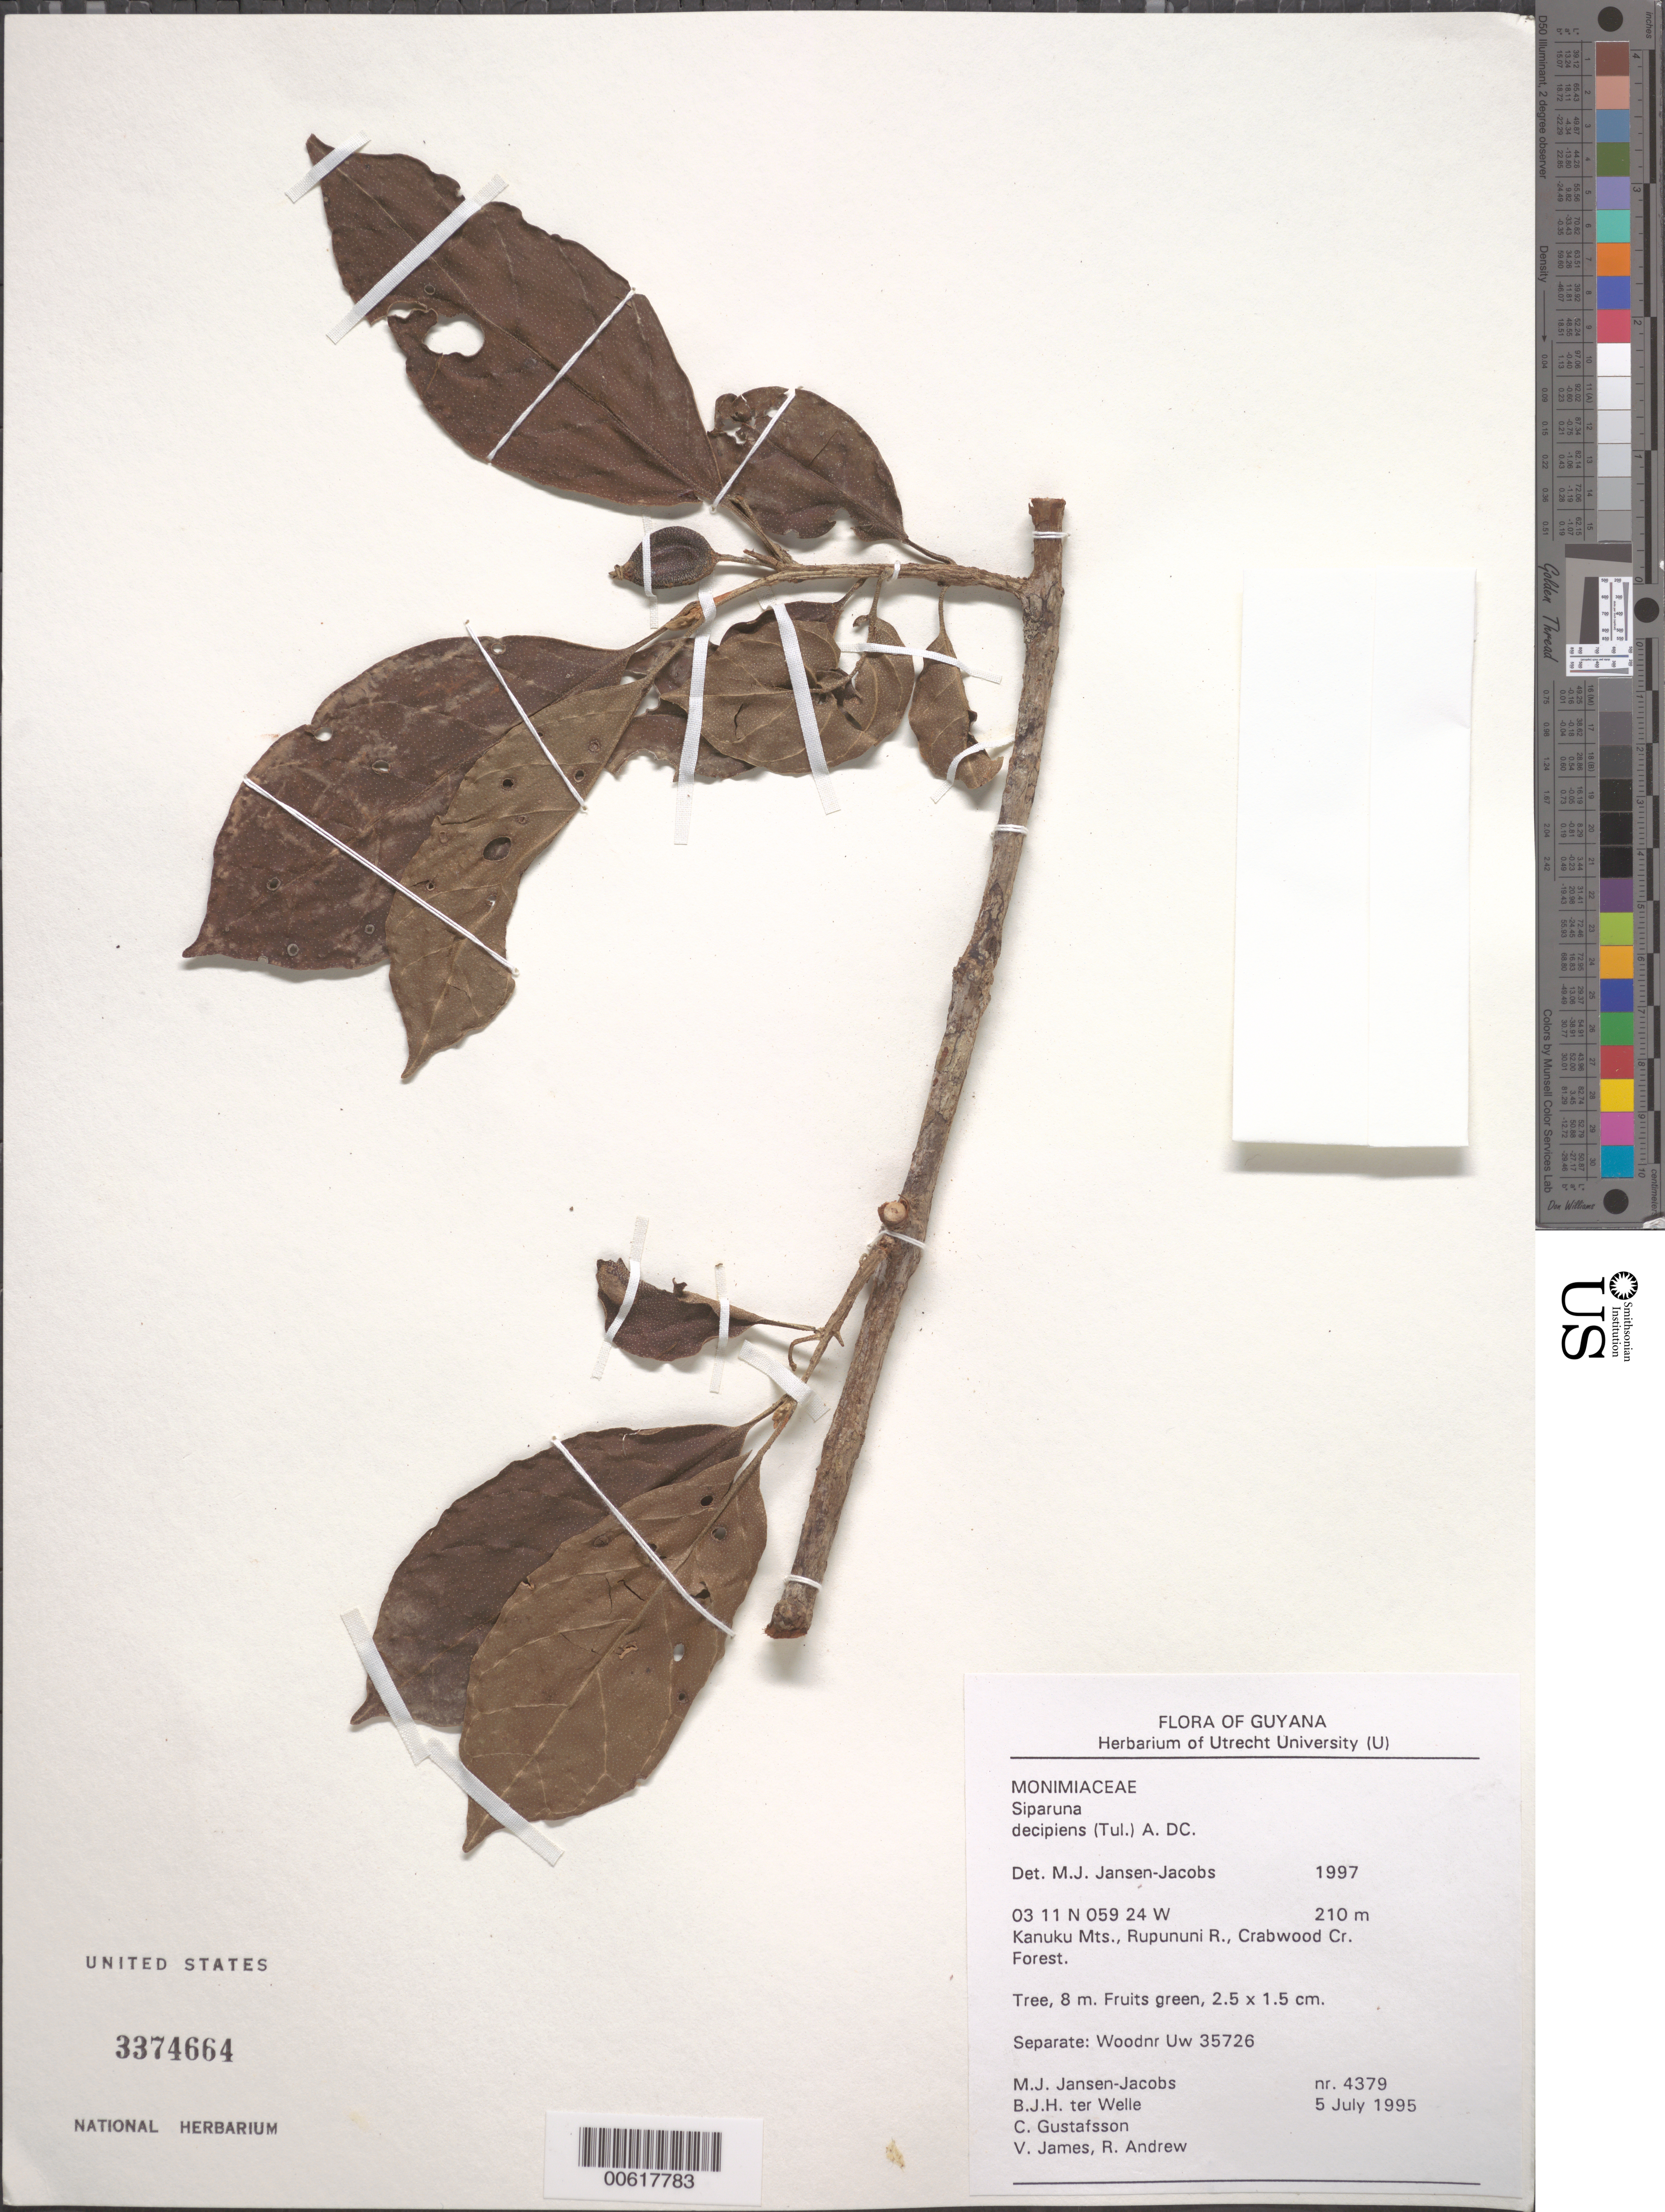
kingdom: Plantae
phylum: Tracheophyta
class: Magnoliopsida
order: Laurales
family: Siparunaceae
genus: Siparuna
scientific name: Siparuna decipiens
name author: (Tul.) A. DC.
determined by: Jansen-Jacobs, M. J., (U), Nationaal Herbarium Nederland, Utrecht University branch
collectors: M. J. Jansen-Jacobs, B. Welle, C. G. Gustafsson, V. James & R. Andrew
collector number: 4379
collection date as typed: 5-Jul-95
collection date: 1995-07-05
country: Guyana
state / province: U. Takutu-U. Essequibo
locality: Crabwood Creek, Rupununi River, Kanuku Mts.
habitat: Forest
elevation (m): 210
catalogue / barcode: US 3374664